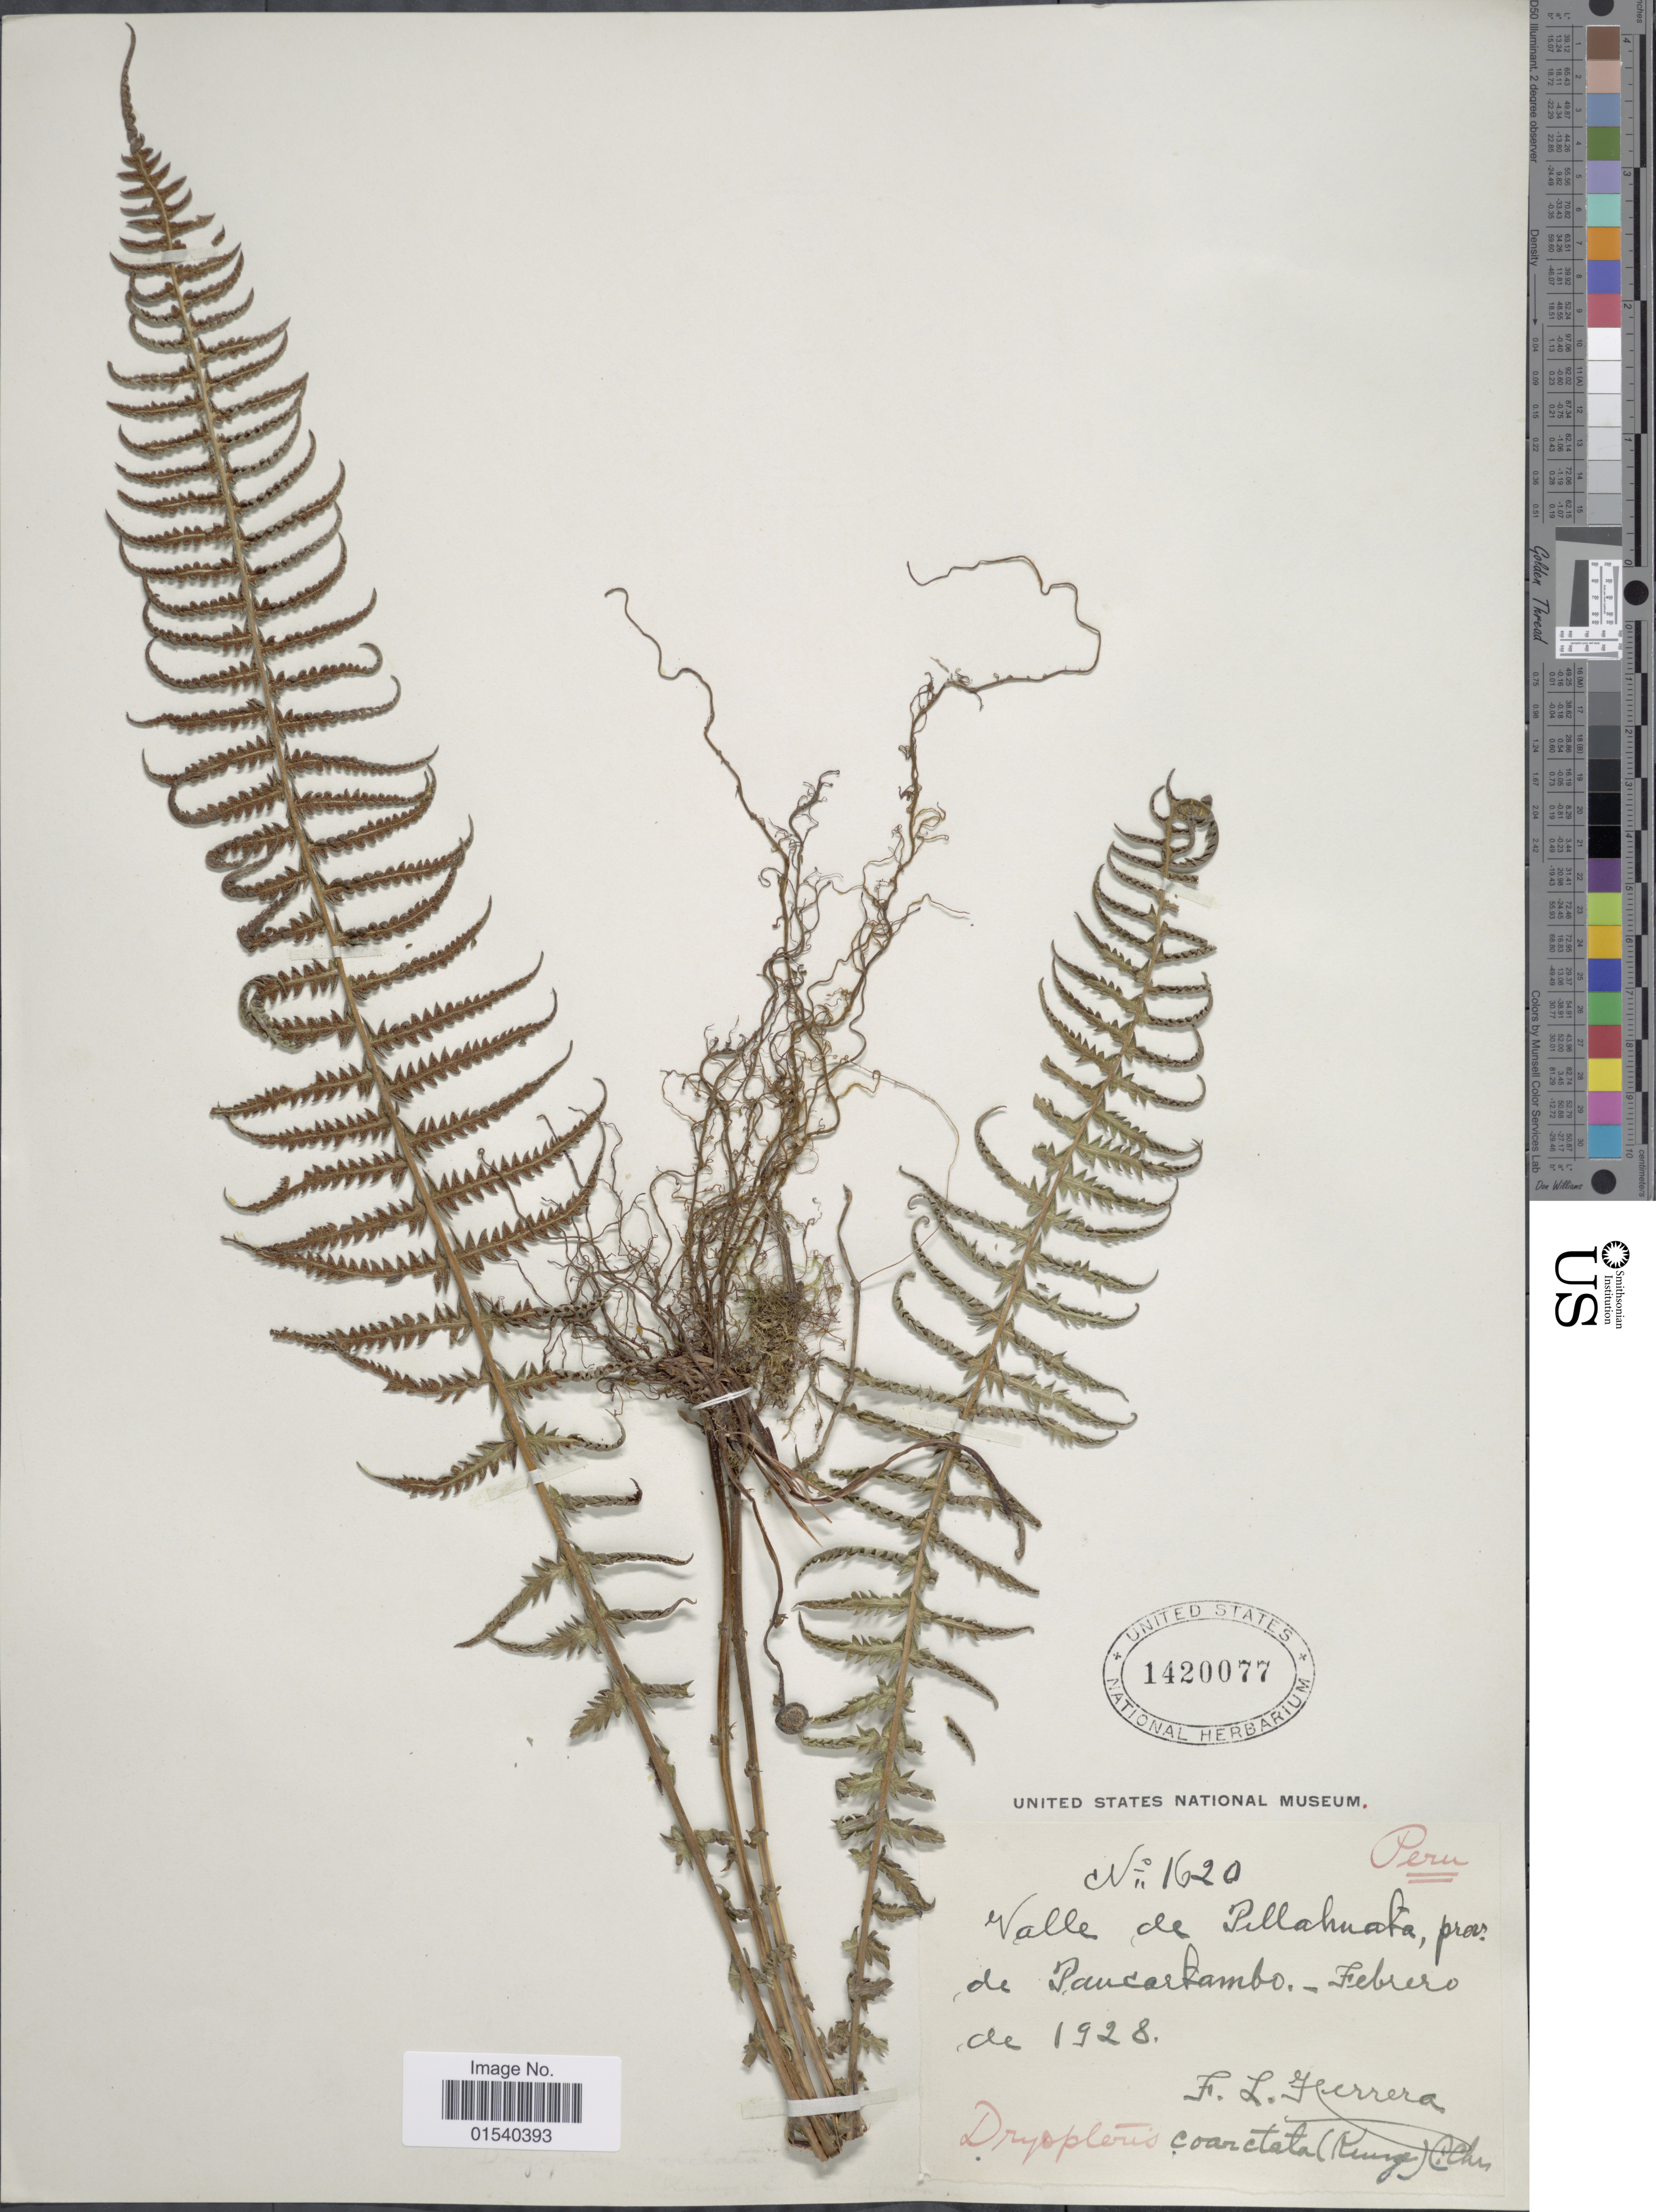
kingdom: Plantae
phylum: Tracheophyta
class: Polypodiopsida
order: Polypodiales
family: Thelypteridaceae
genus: Amauropelta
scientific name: Amauropelta opposita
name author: (Vahl) Pic. Serm.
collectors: F. L. Herrera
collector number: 1620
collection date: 1928-02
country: Peru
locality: Valle de Pillahuala, prov. de Paucartambo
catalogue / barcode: US 1420077